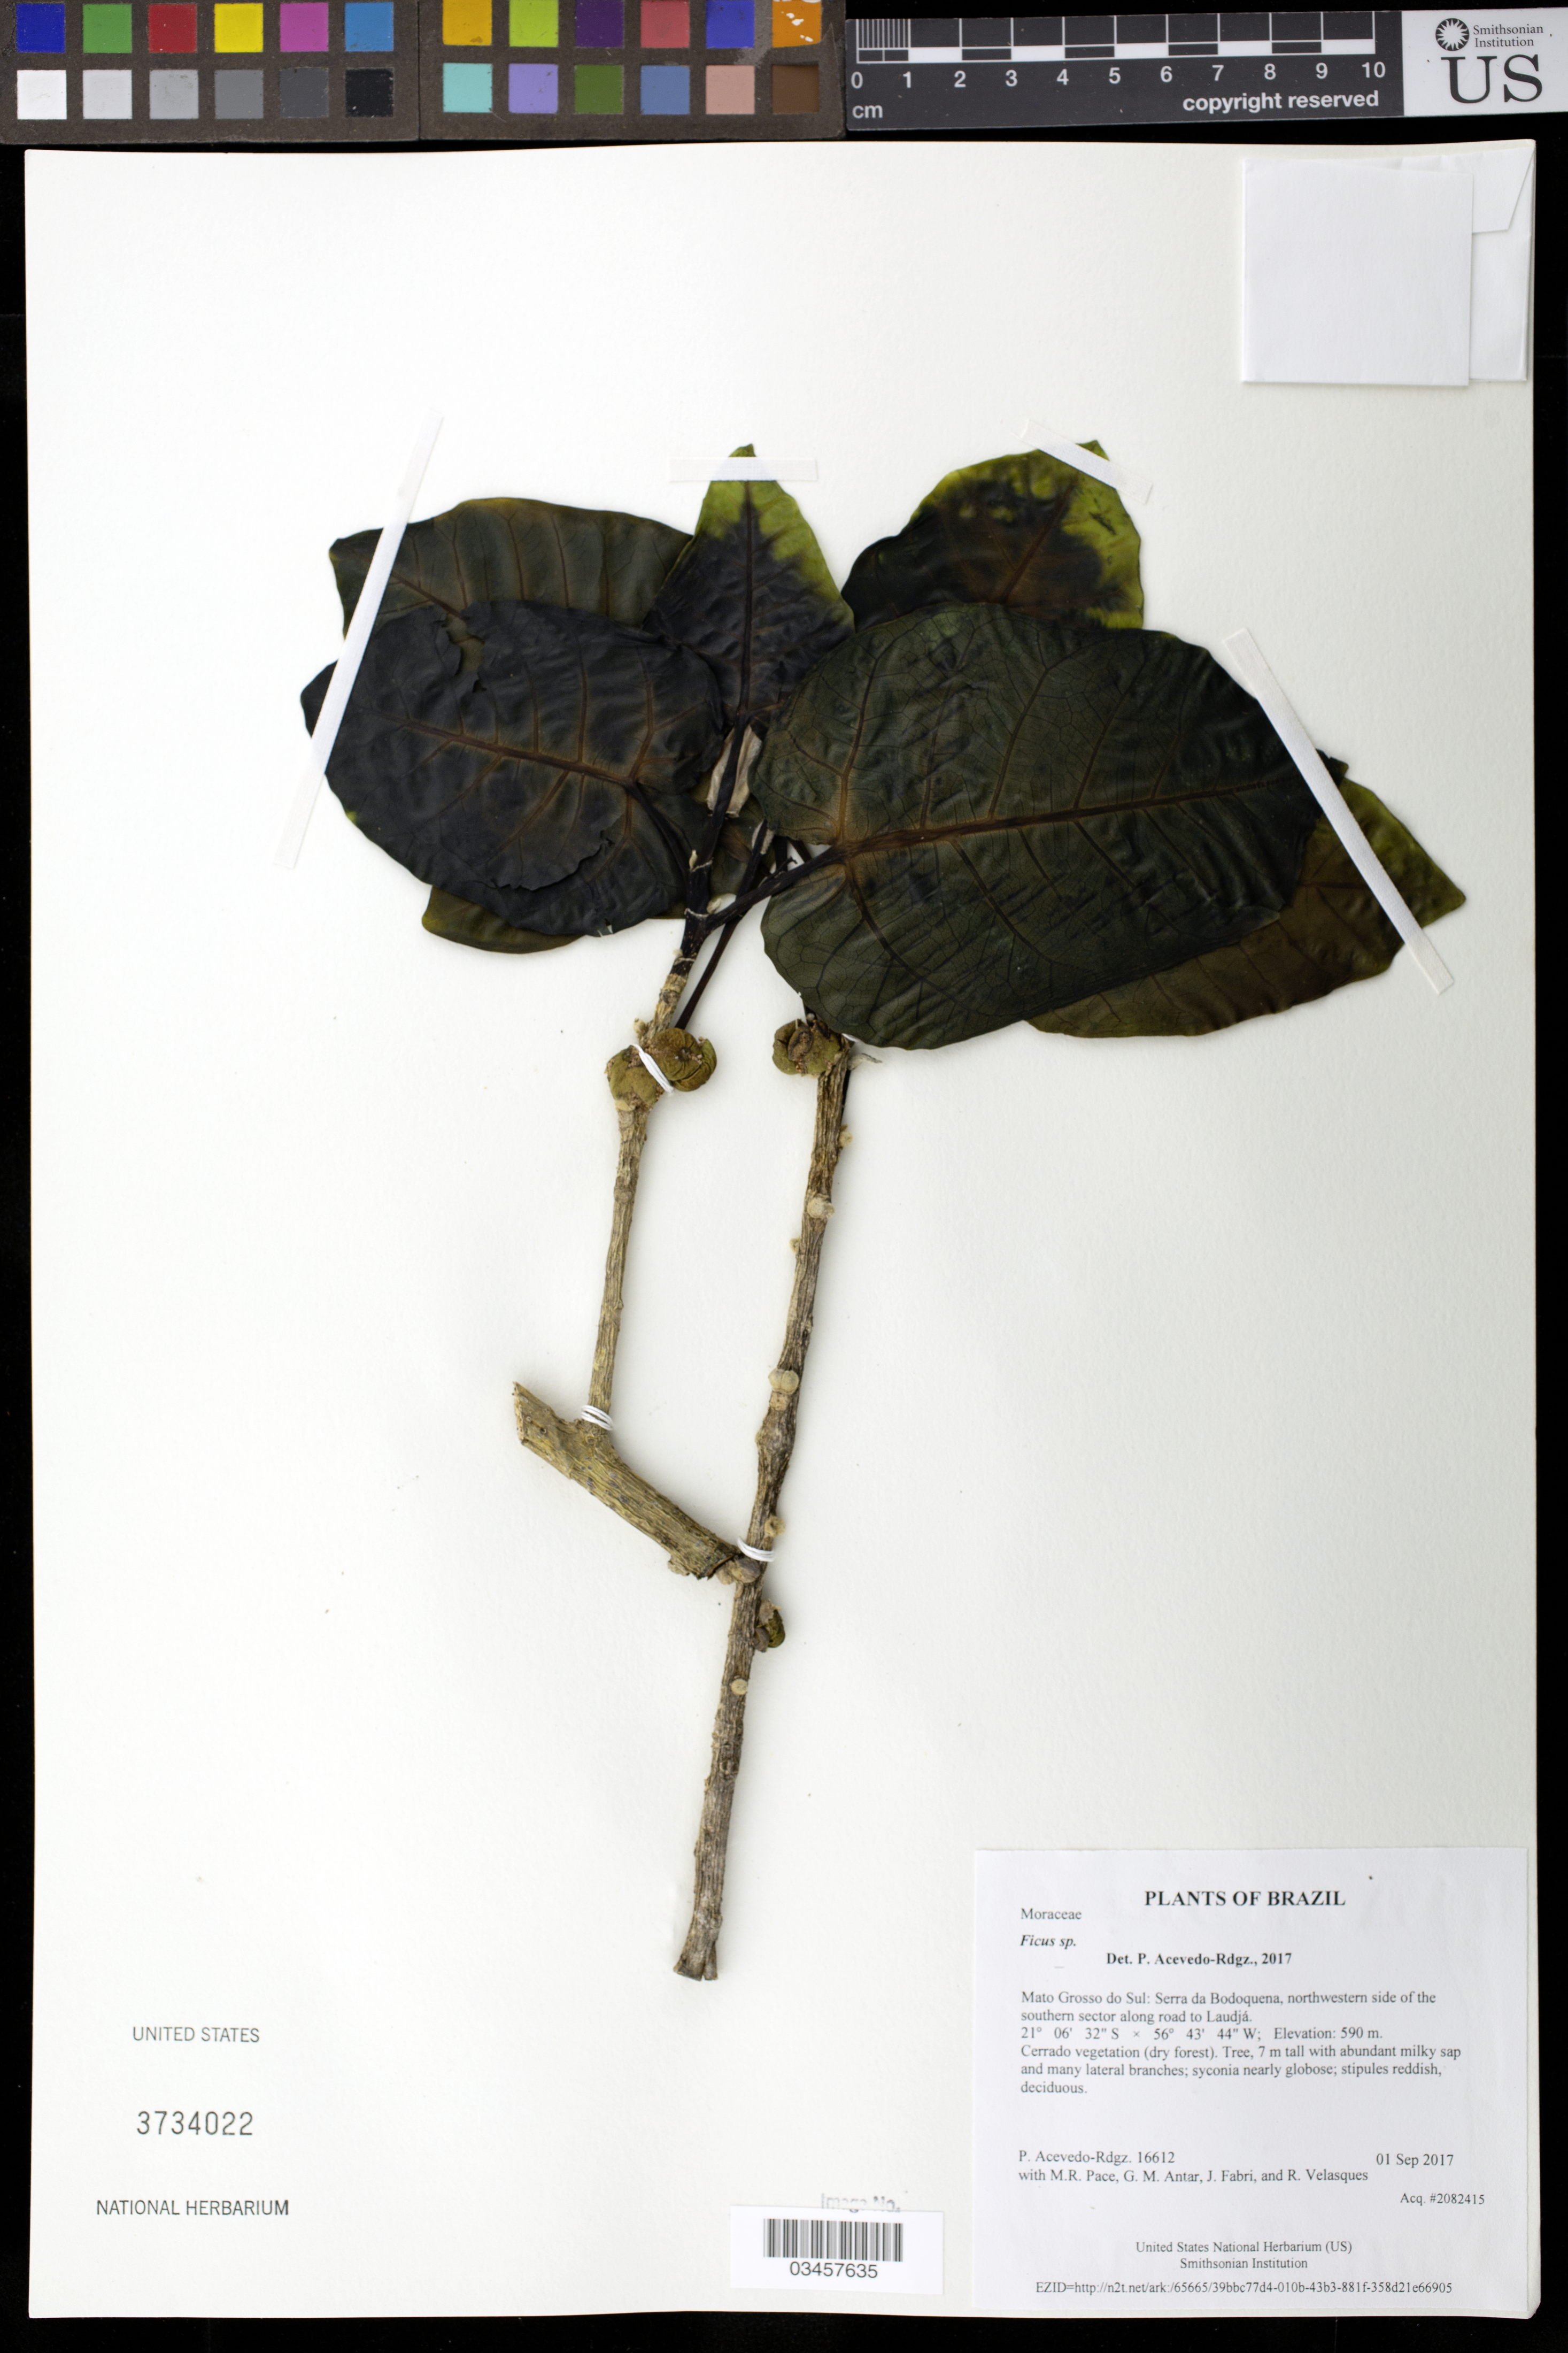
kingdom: Plantae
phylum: Tracheophyta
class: Magnoliopsida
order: Rosales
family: Moraceae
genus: Ficus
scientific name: Ficus sp.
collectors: P. Acevedo-Rodr., M. R. Pace, G. M. Antar, J. Fabri & R. Velasques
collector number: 16612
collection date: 2017-09-01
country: Brazil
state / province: Mato Grosso do Sul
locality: Serra da Bodoquena, northwestern side of the southern sector along road to Laudjá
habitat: Cerrado vegetation (dry forest)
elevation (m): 590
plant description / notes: US, NY, MO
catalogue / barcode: US 3734022